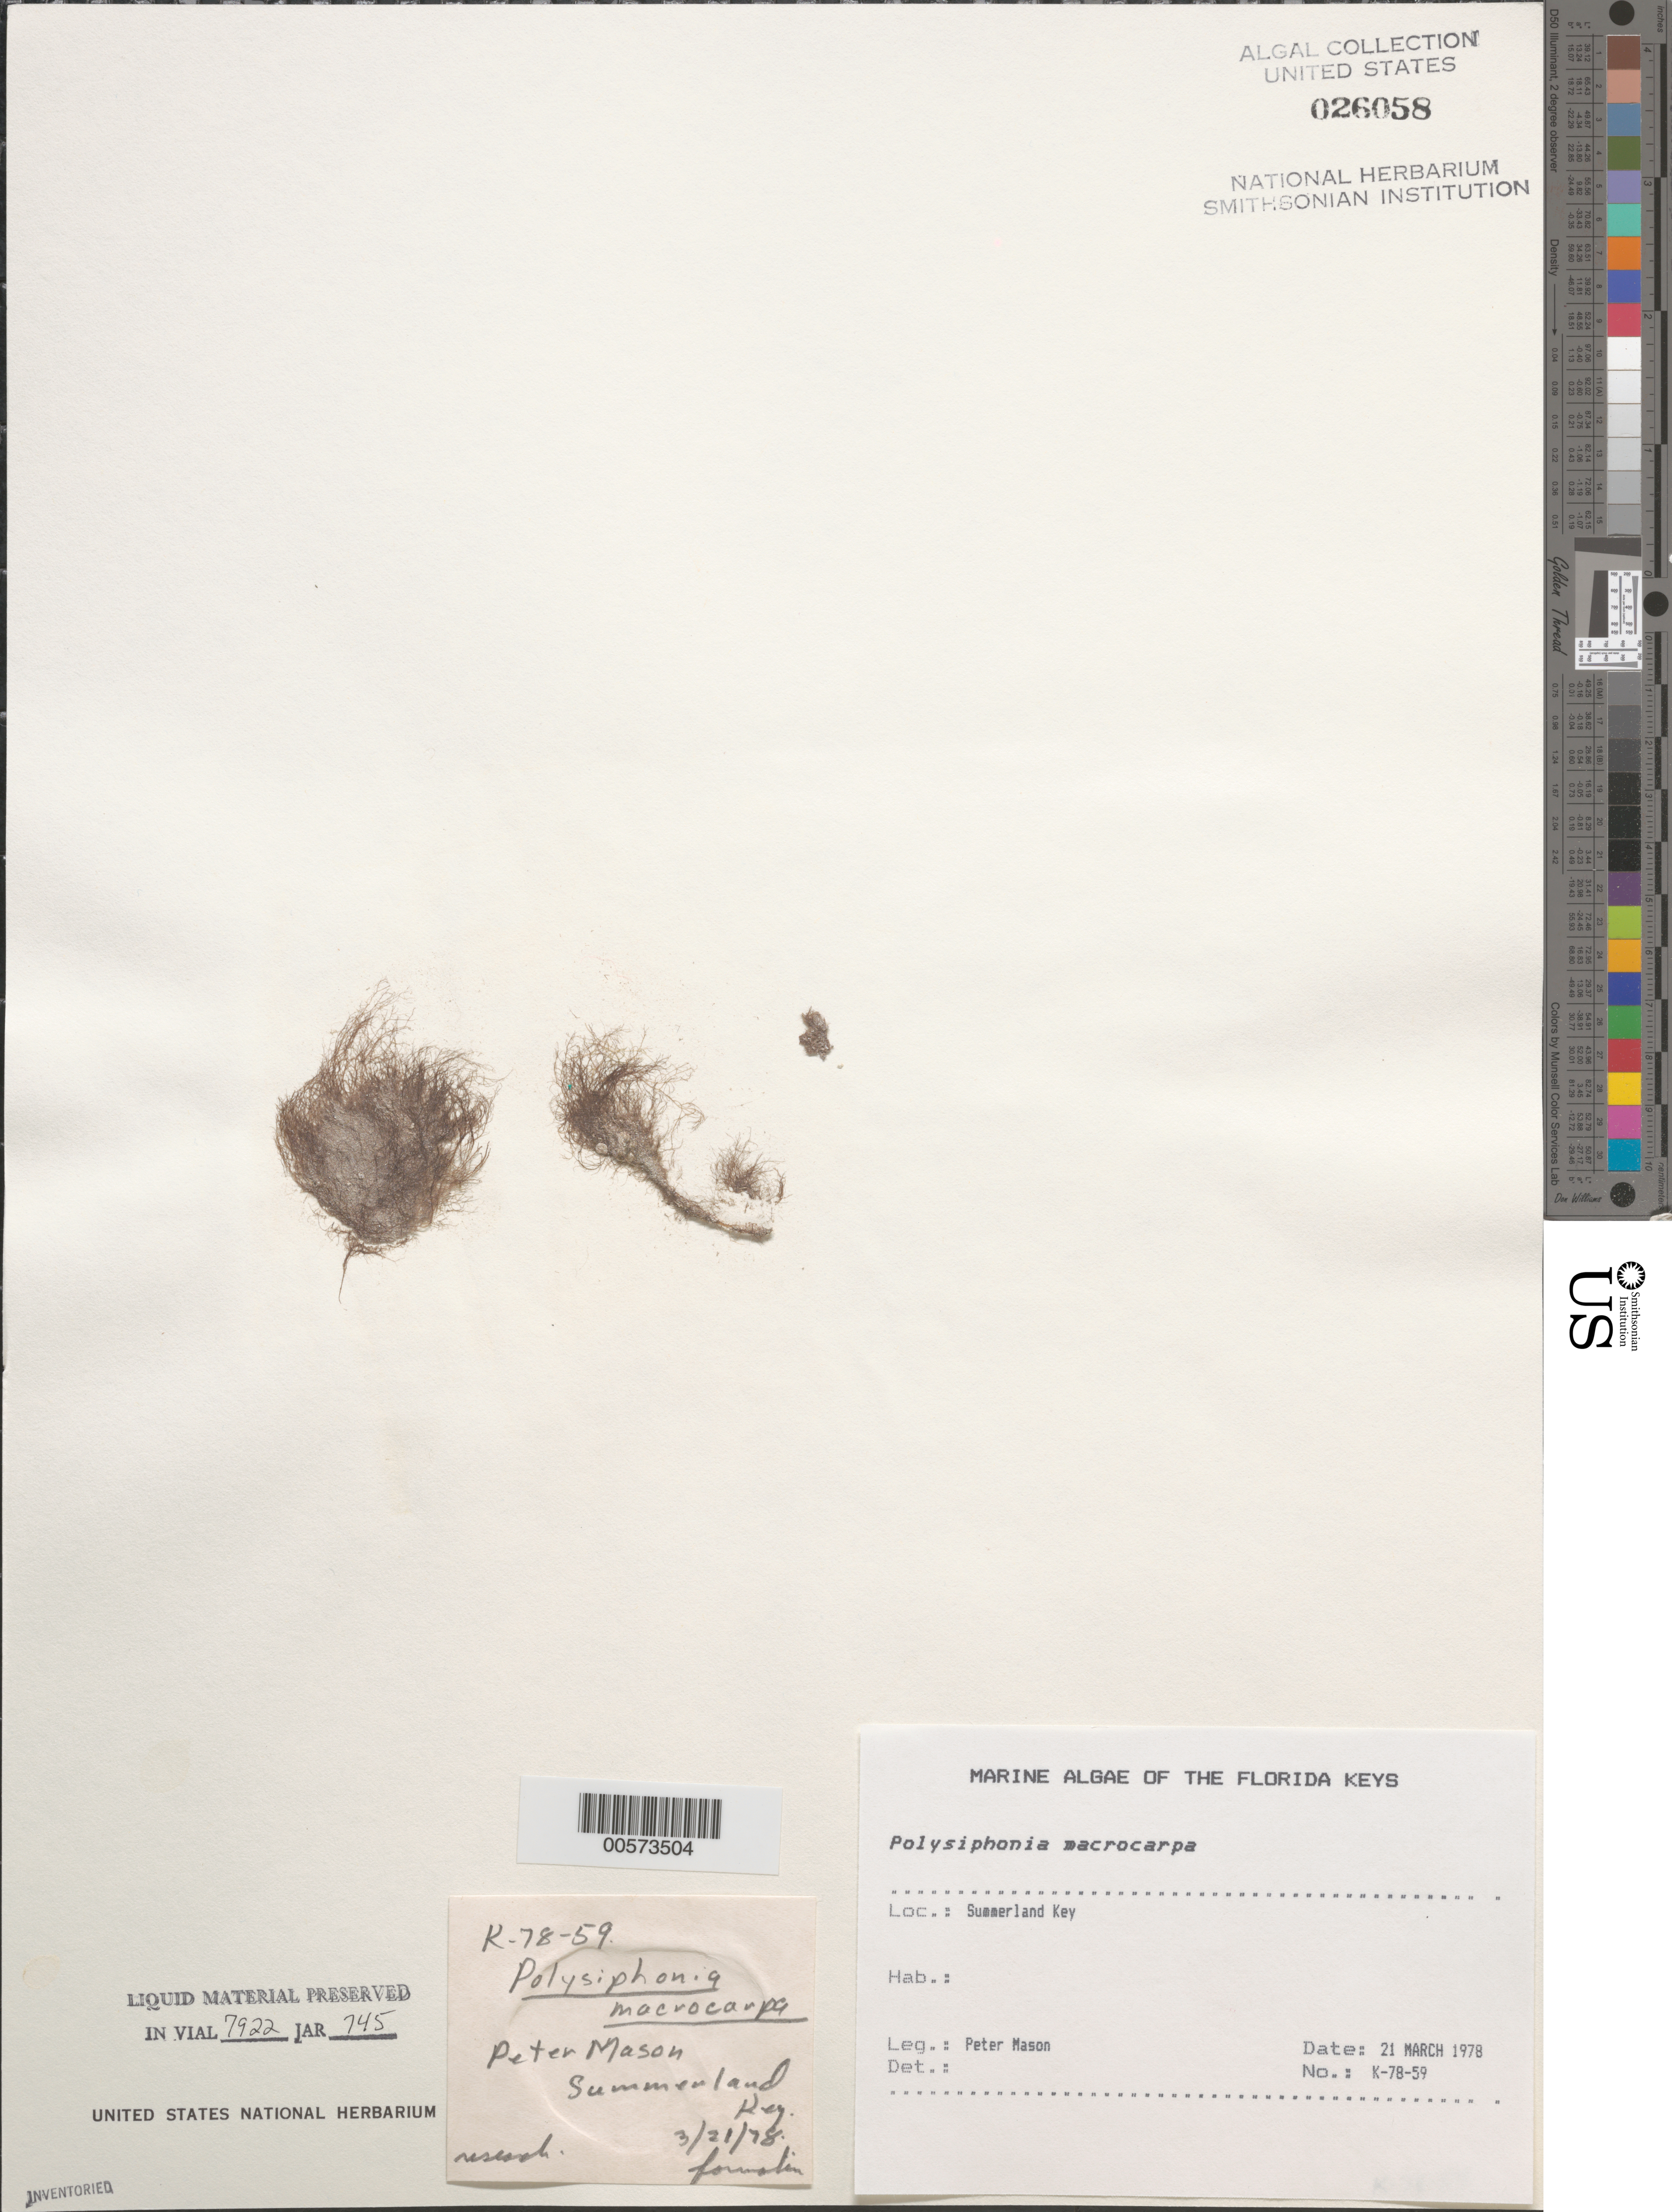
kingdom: Plantae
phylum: Rhodophyta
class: Florideophyceae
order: Ceramiales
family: Rhodomelaceae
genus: Polysiphonia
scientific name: Polysiphonia macrocarpa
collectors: P. Mason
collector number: K-78-59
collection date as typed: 21 Mar 1978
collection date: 1978-03-21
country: United States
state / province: Florida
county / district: Monroe County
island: Summerland Key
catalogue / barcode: US 26058